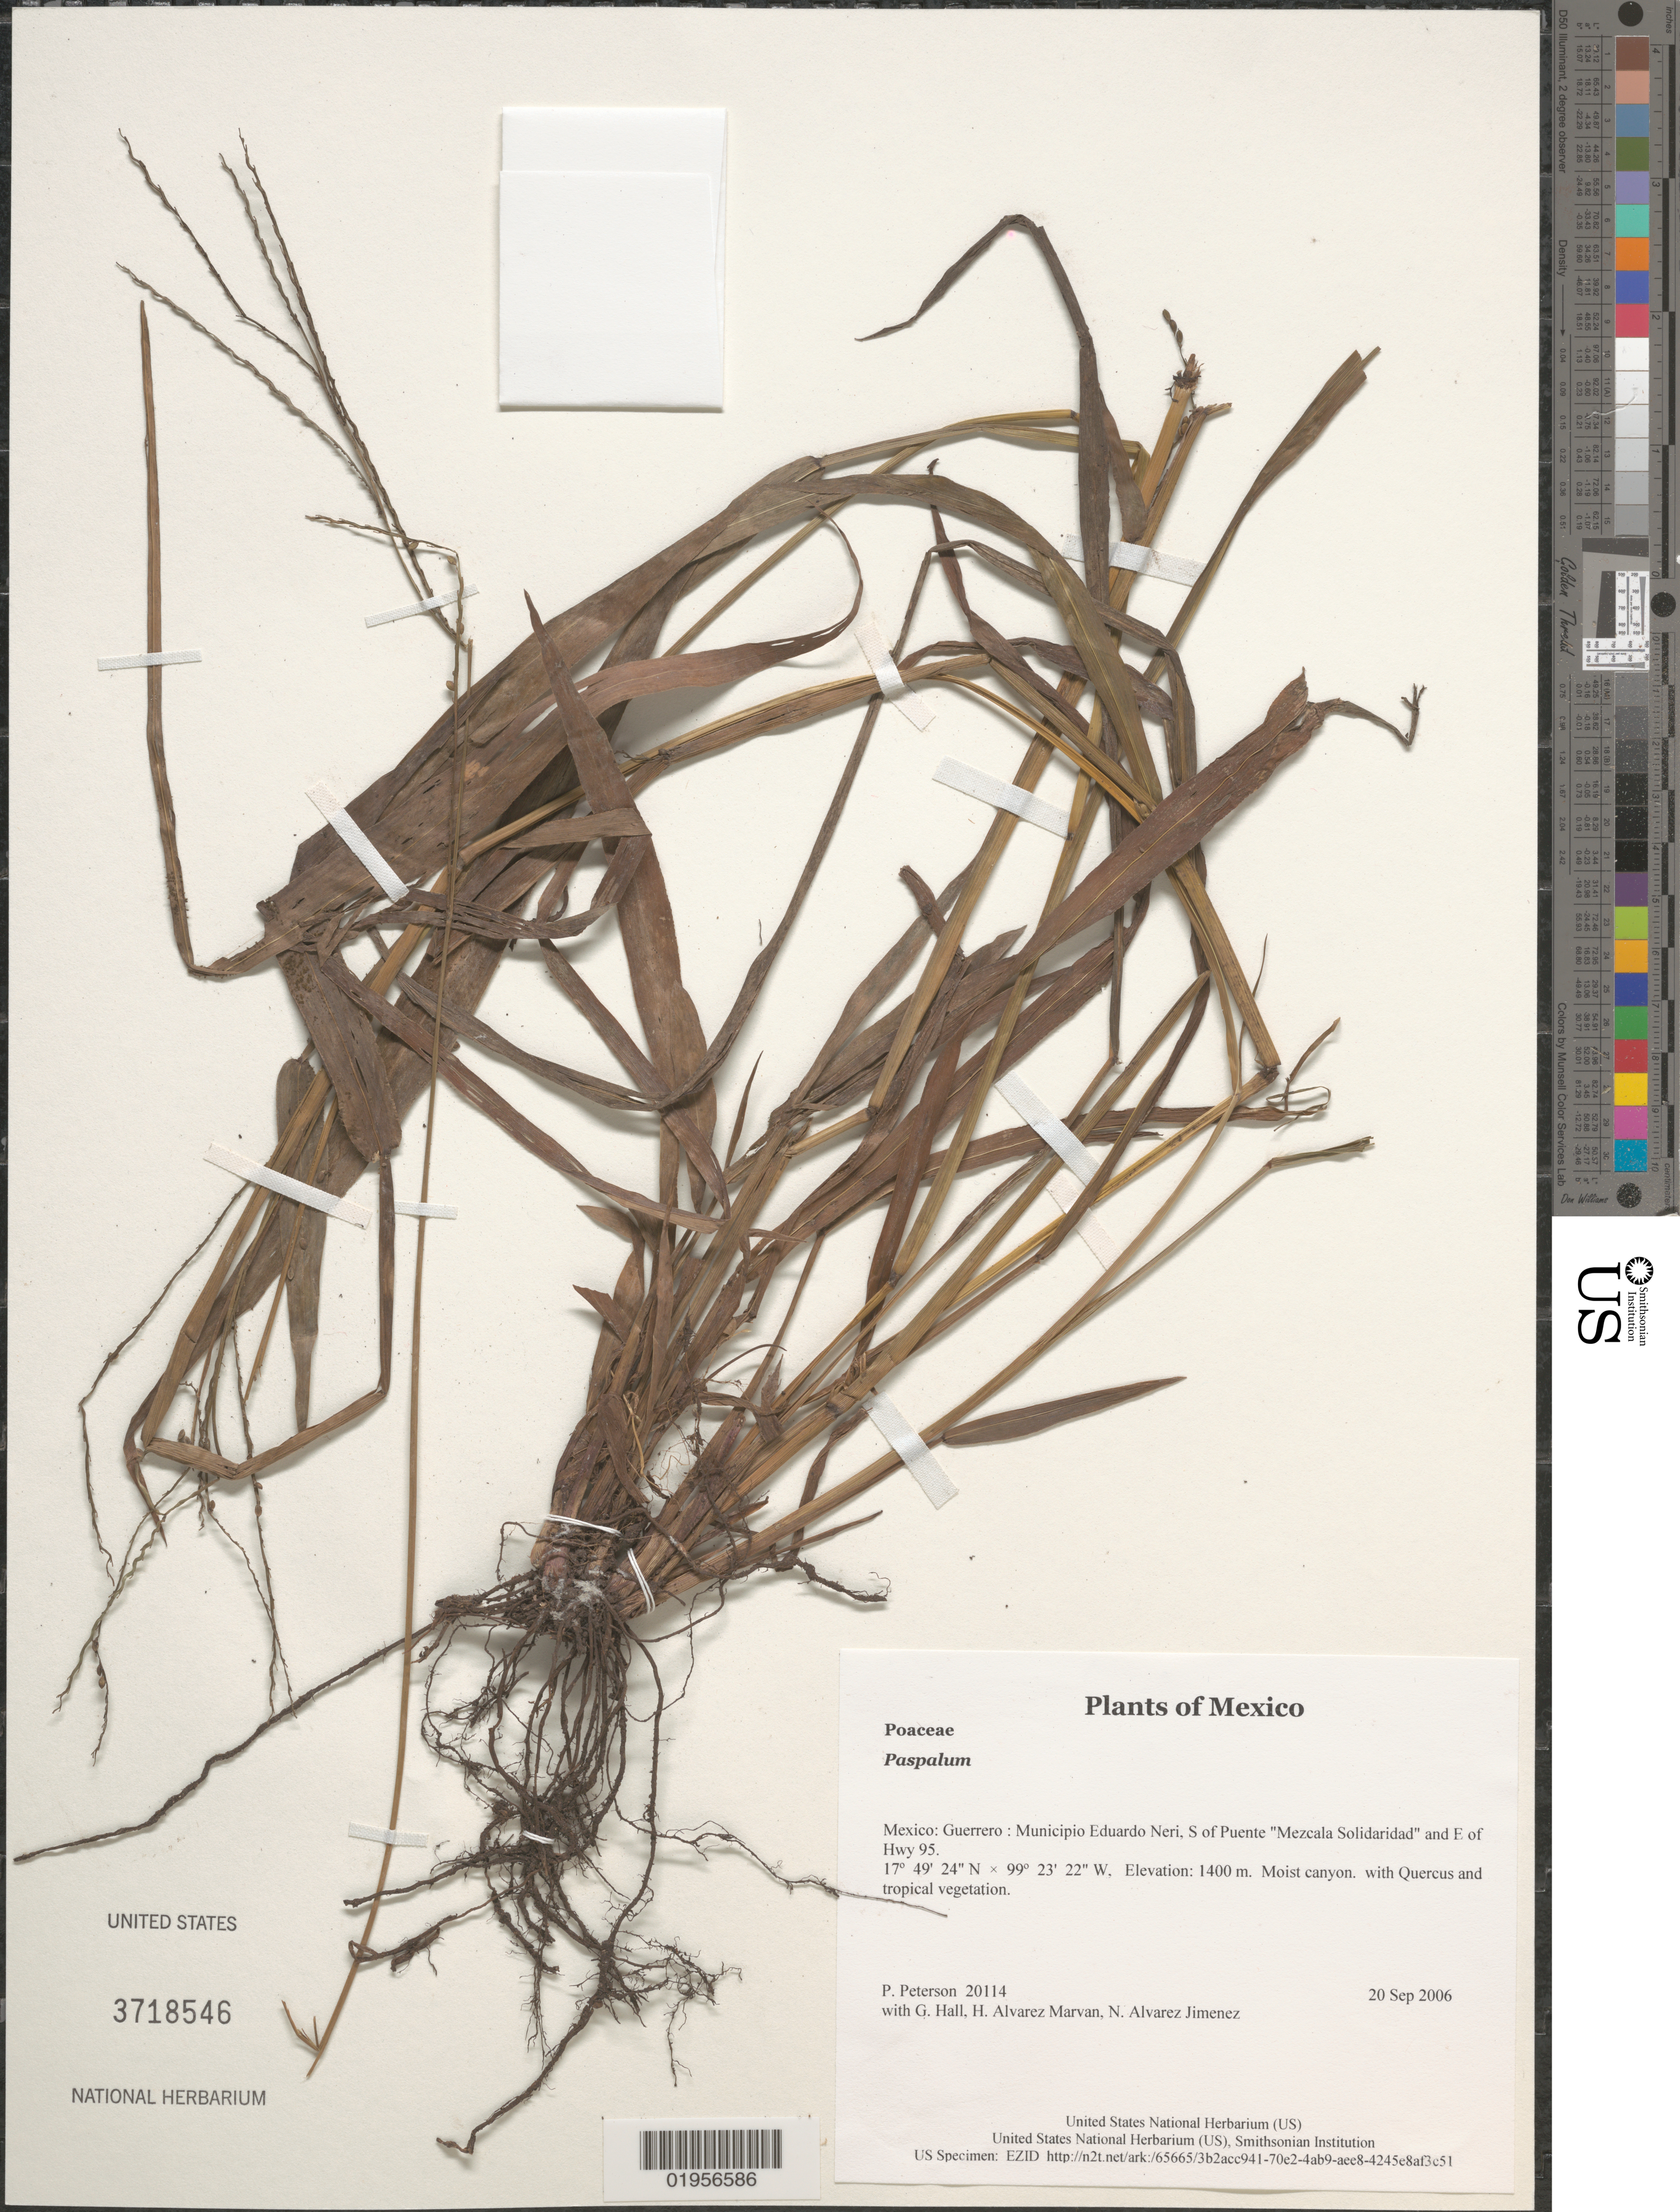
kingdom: Plantae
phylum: Tracheophyta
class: Liliopsida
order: Poales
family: Poaceae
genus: Paspalum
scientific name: Paspalum sp.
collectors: P. M. Peterson, G. Hall, H. Alvarez Marvan & N. Alvarez Jimenez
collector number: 20114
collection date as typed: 20 Sep 2006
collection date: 2006-09-20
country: Mexico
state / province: Guerrero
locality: Municipio Eduardo Neri, S of Puente "Mezcala Solidaridad" and E of Hwy 95.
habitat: Moist canyon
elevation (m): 1400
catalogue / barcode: US 3718546